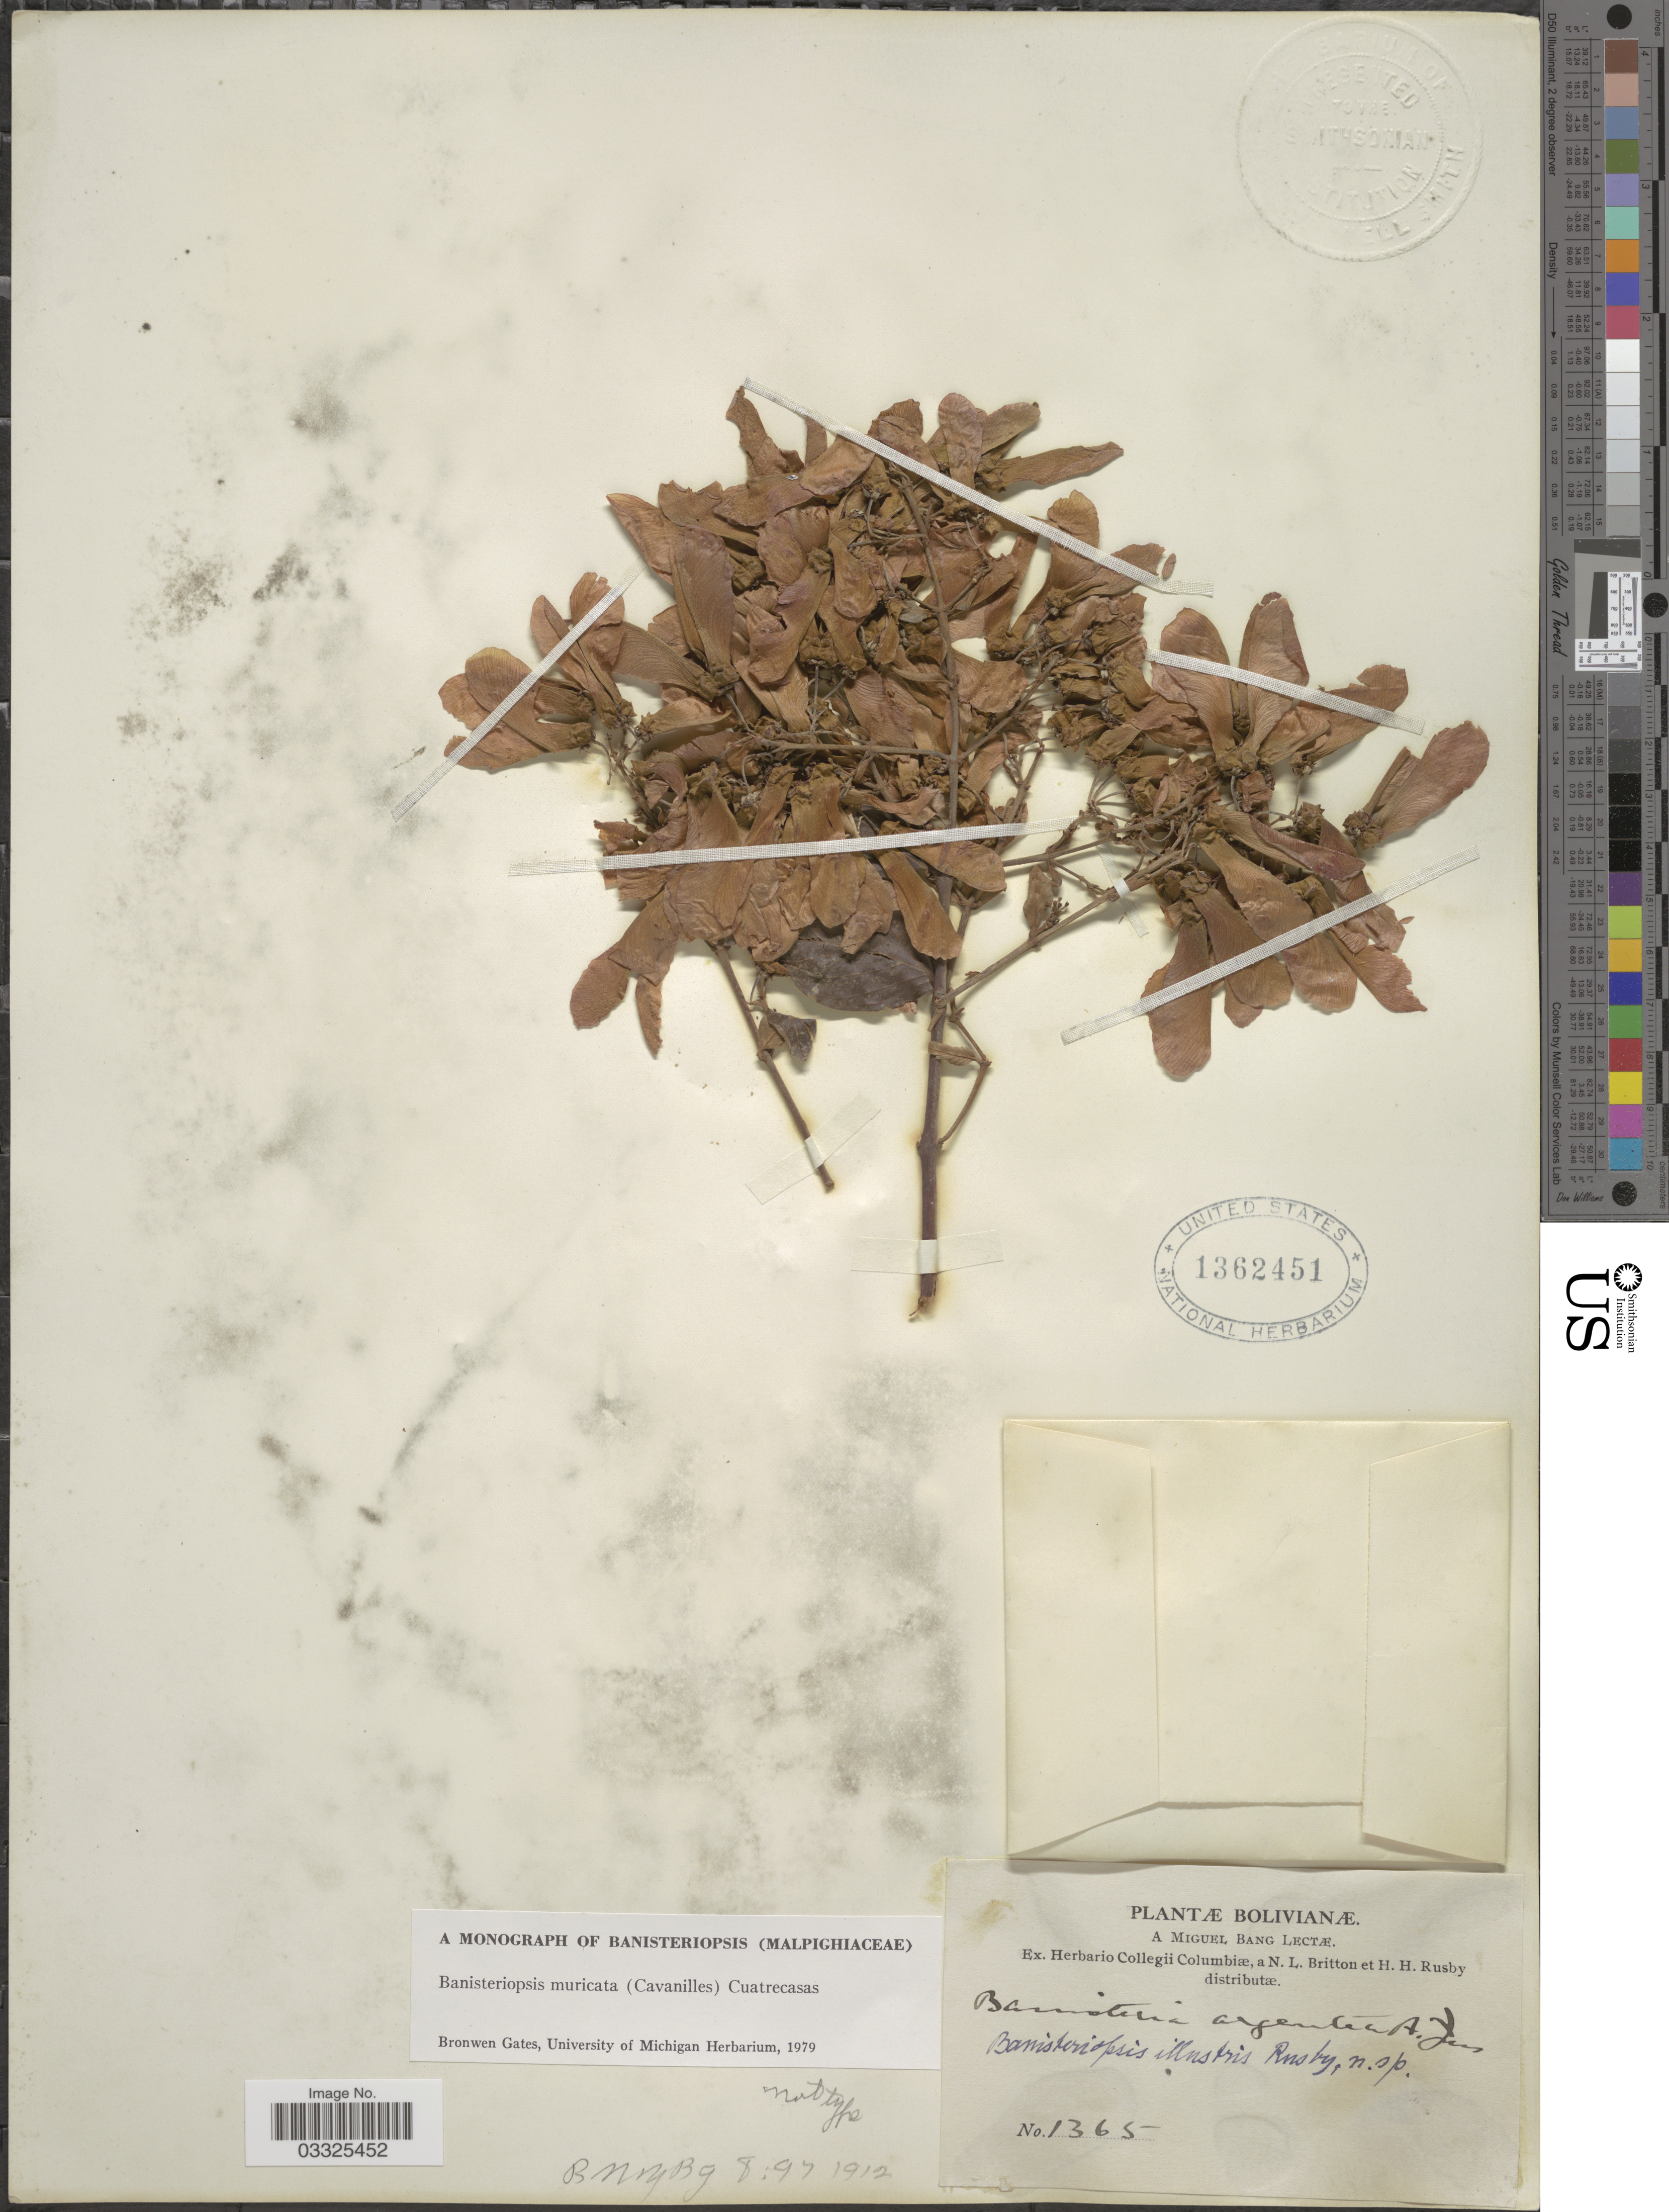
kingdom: Plantae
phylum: Tracheophyta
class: Magnoliopsida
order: Malpighiales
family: Malpighiaceae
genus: Banisteriopsis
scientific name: Banisteriopsis muricata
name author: (Cav.) Cuatrec.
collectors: M. Bang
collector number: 1365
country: Bolivia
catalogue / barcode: US 1362451